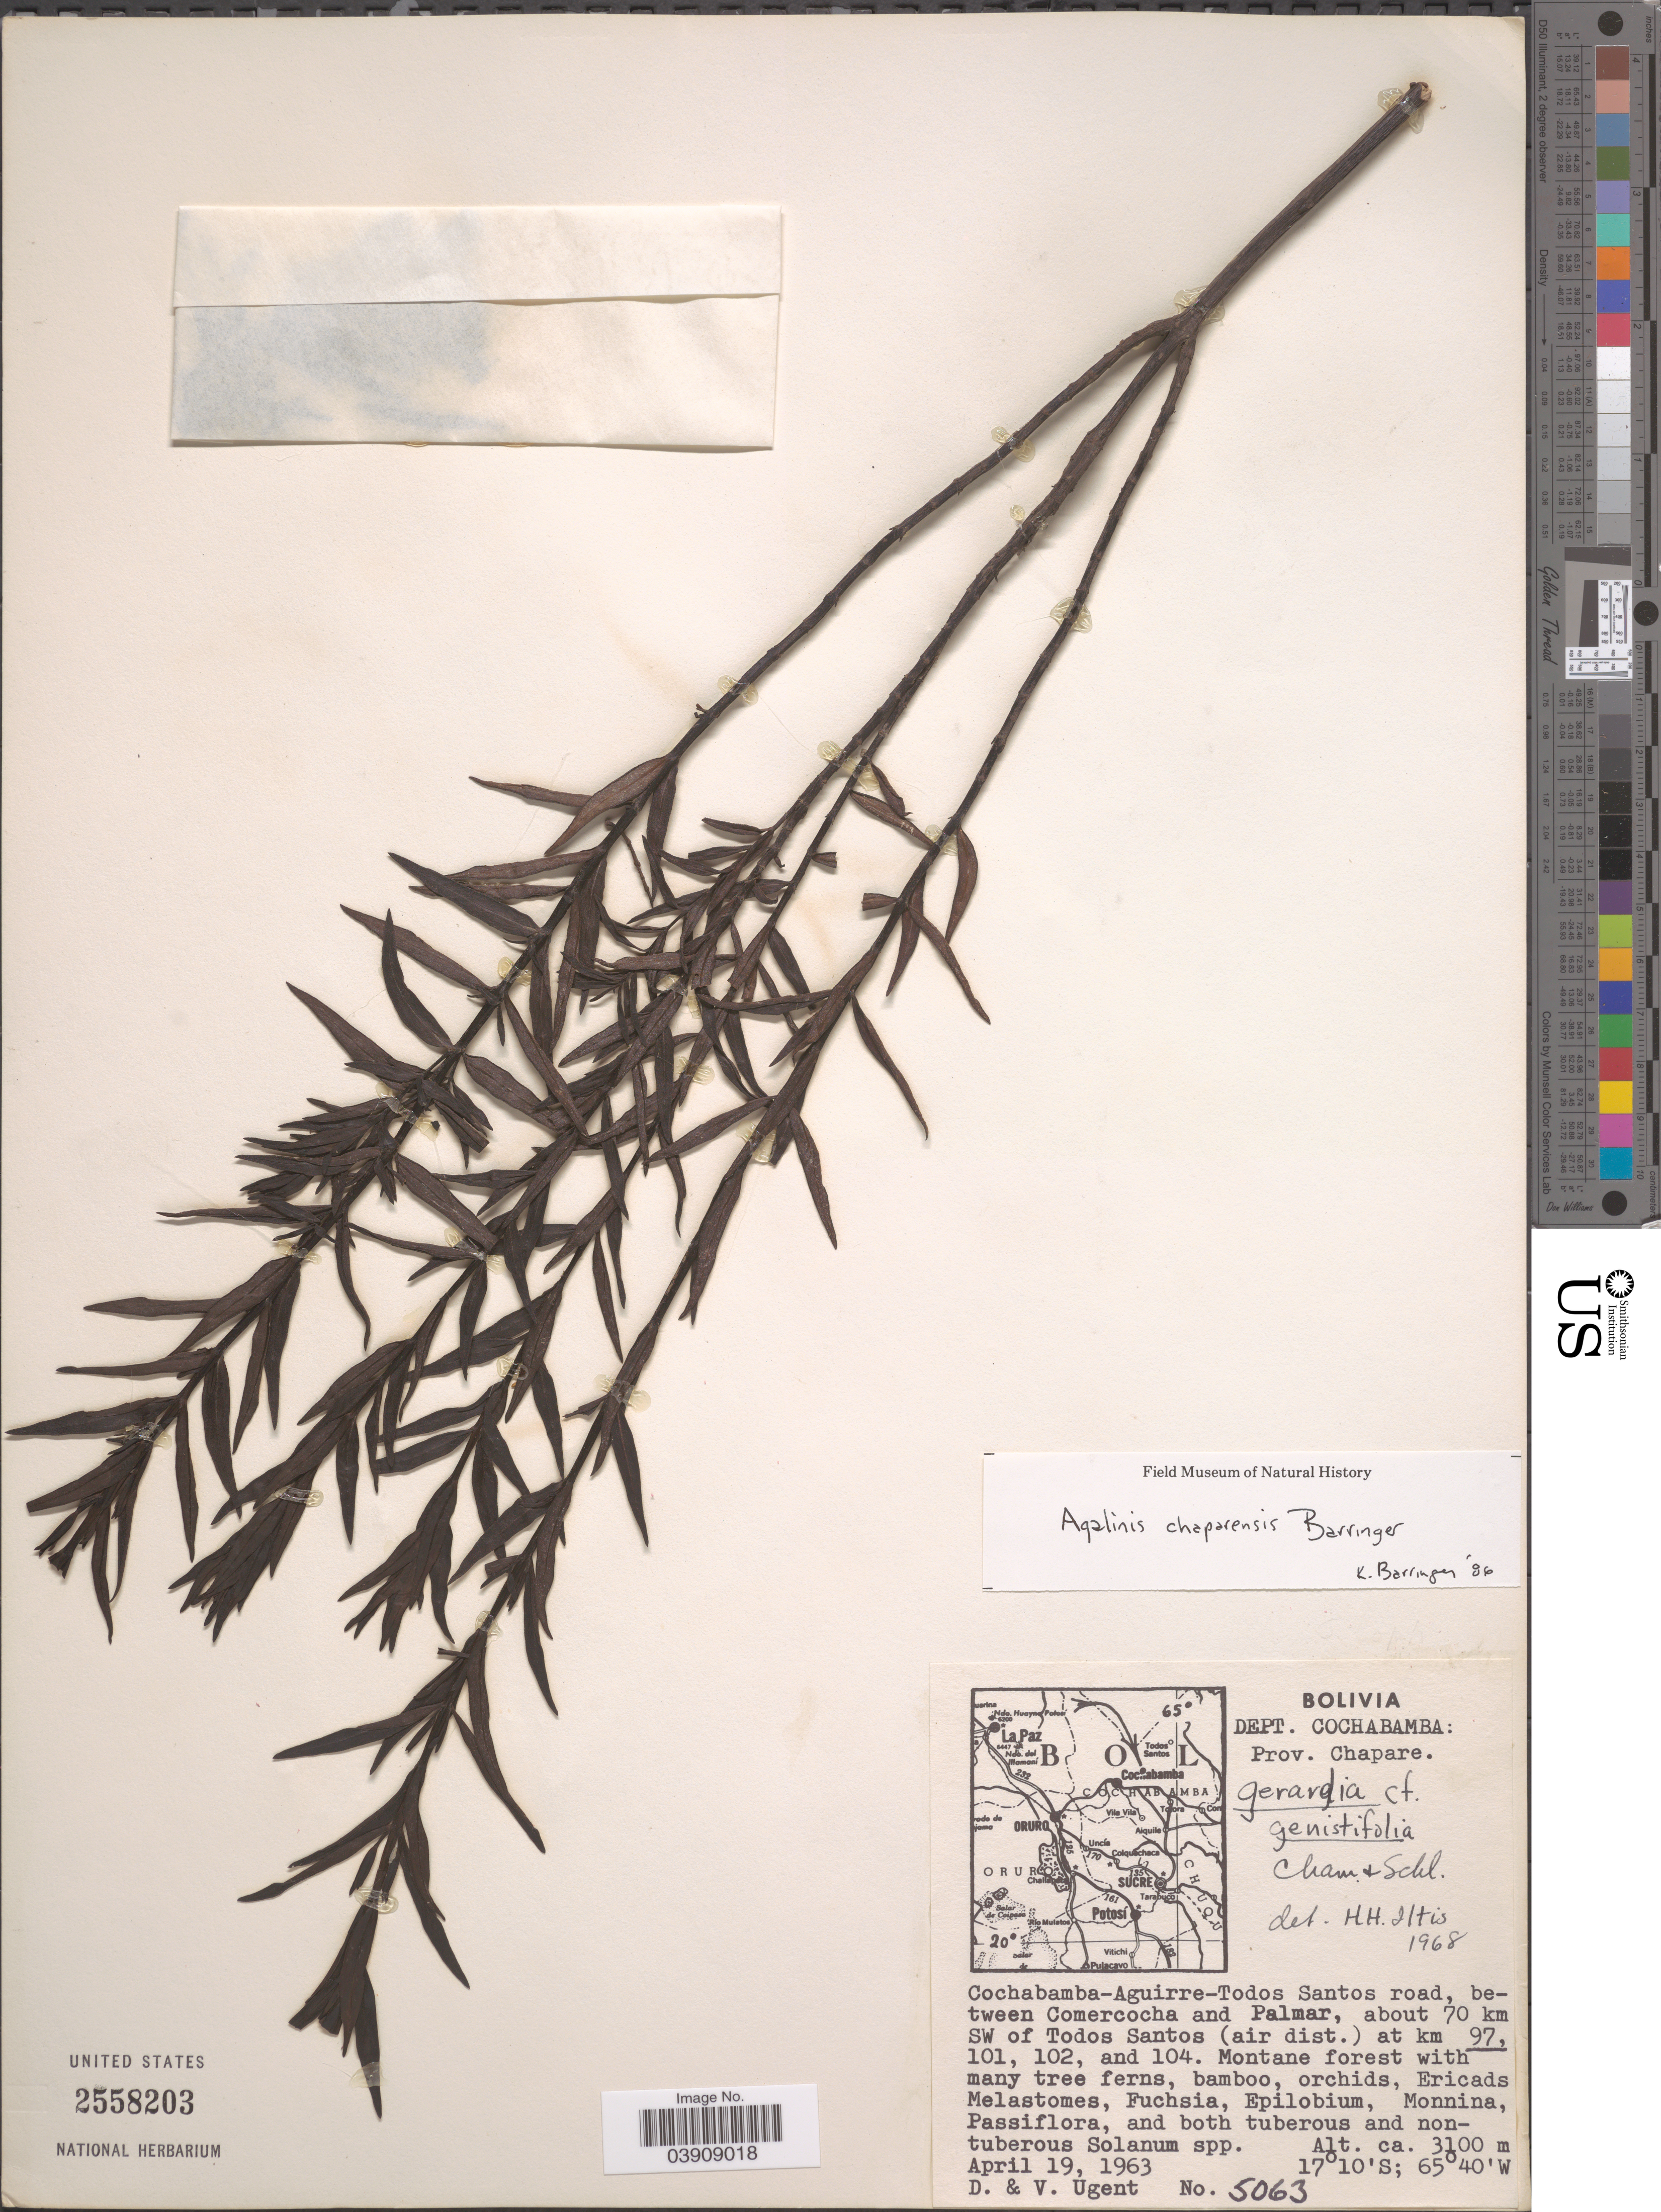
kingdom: Plantae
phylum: Tracheophyta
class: Magnoliopsida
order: Lamiales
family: Orobanchaceae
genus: Agalinis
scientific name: Agalinis chaparensis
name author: Barringer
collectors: D. Ugent & V. Ugent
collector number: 5063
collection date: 1963-04-19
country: Bolivia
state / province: Cochabamba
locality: Dept. Cochabamba: Prov. Chapare. Cochabamba-Aguirre-Todos Santos road, between Comercocha and Palmar, about 70 km SW of Todos Santos (air dist.) at km 97, 101, 102, and 104.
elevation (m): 3100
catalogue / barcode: US 2558203